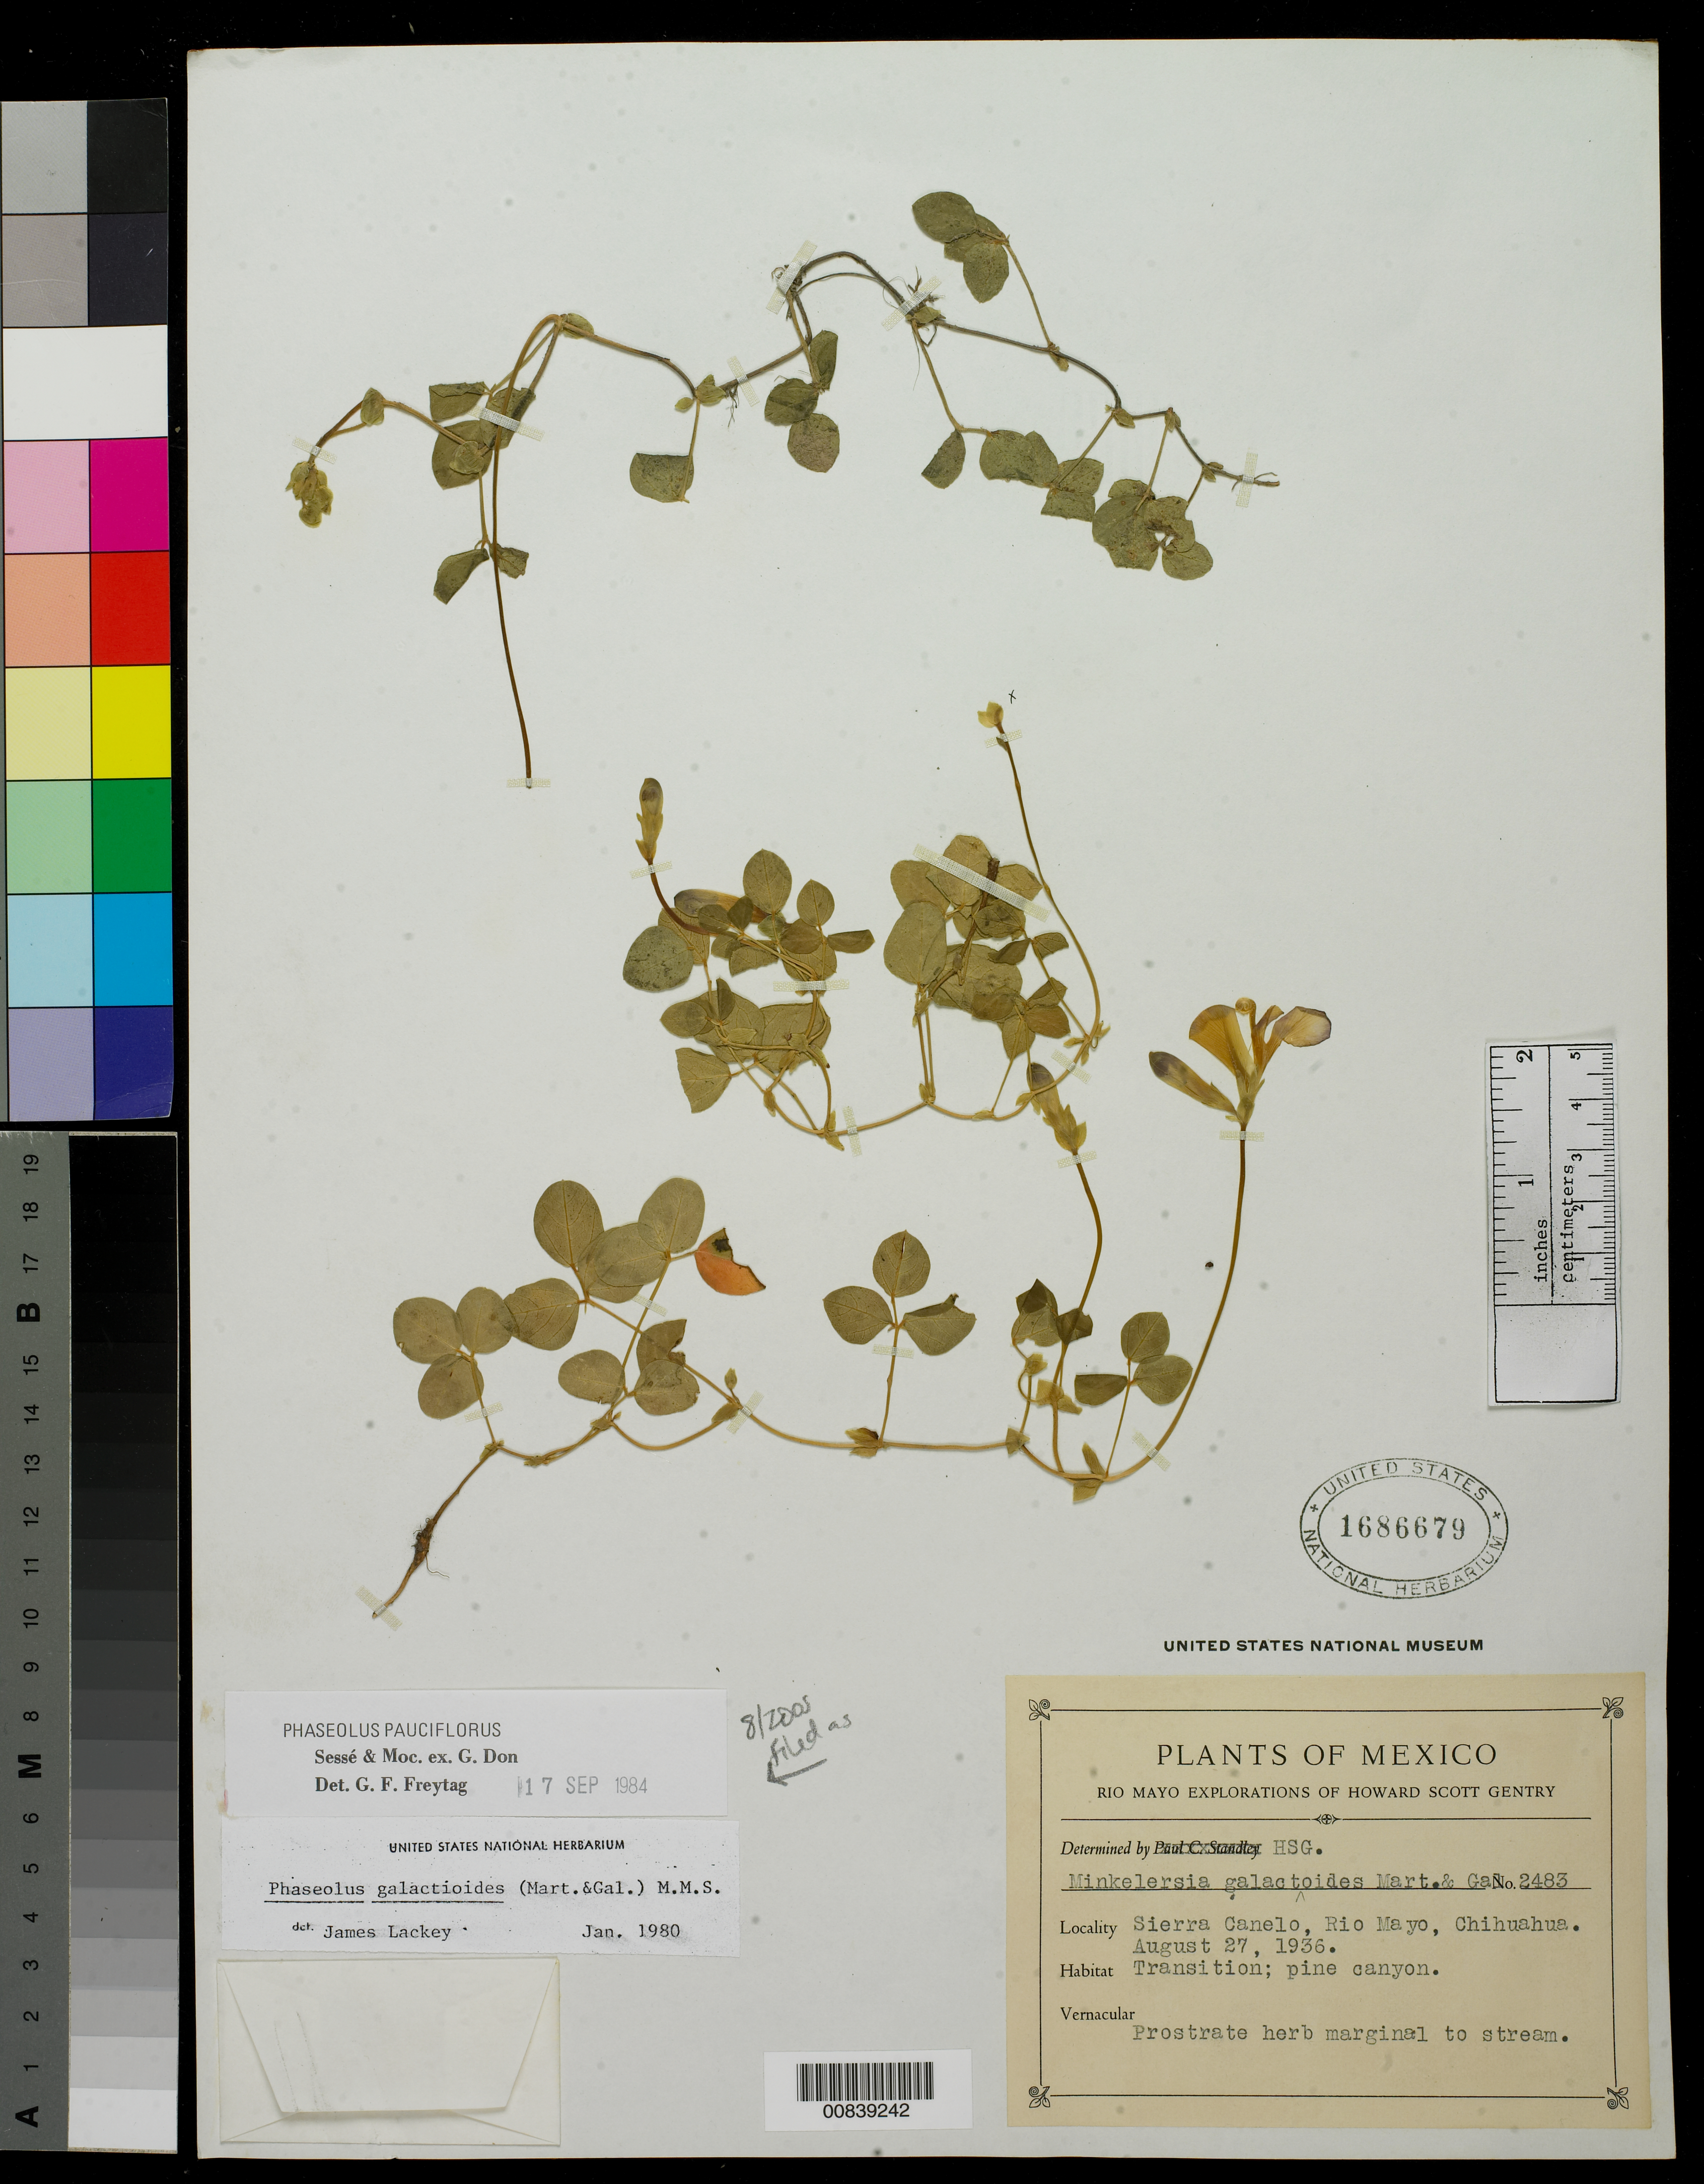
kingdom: Plantae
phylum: Tracheophyta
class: Magnoliopsida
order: Fabales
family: Fabaceae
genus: Phaseolus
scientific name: Phaseolus pauciflorus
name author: Sessé & Moc. ex G. Don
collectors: H. S. Gentry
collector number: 2483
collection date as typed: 27 Aug 1936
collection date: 1936-08-27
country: Mexico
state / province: Chihuahua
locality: Sierra Canelo, Rio Mayo, Chihuahua.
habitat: Marginal to stream. Transition; pine canyon.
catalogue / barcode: US 1686679